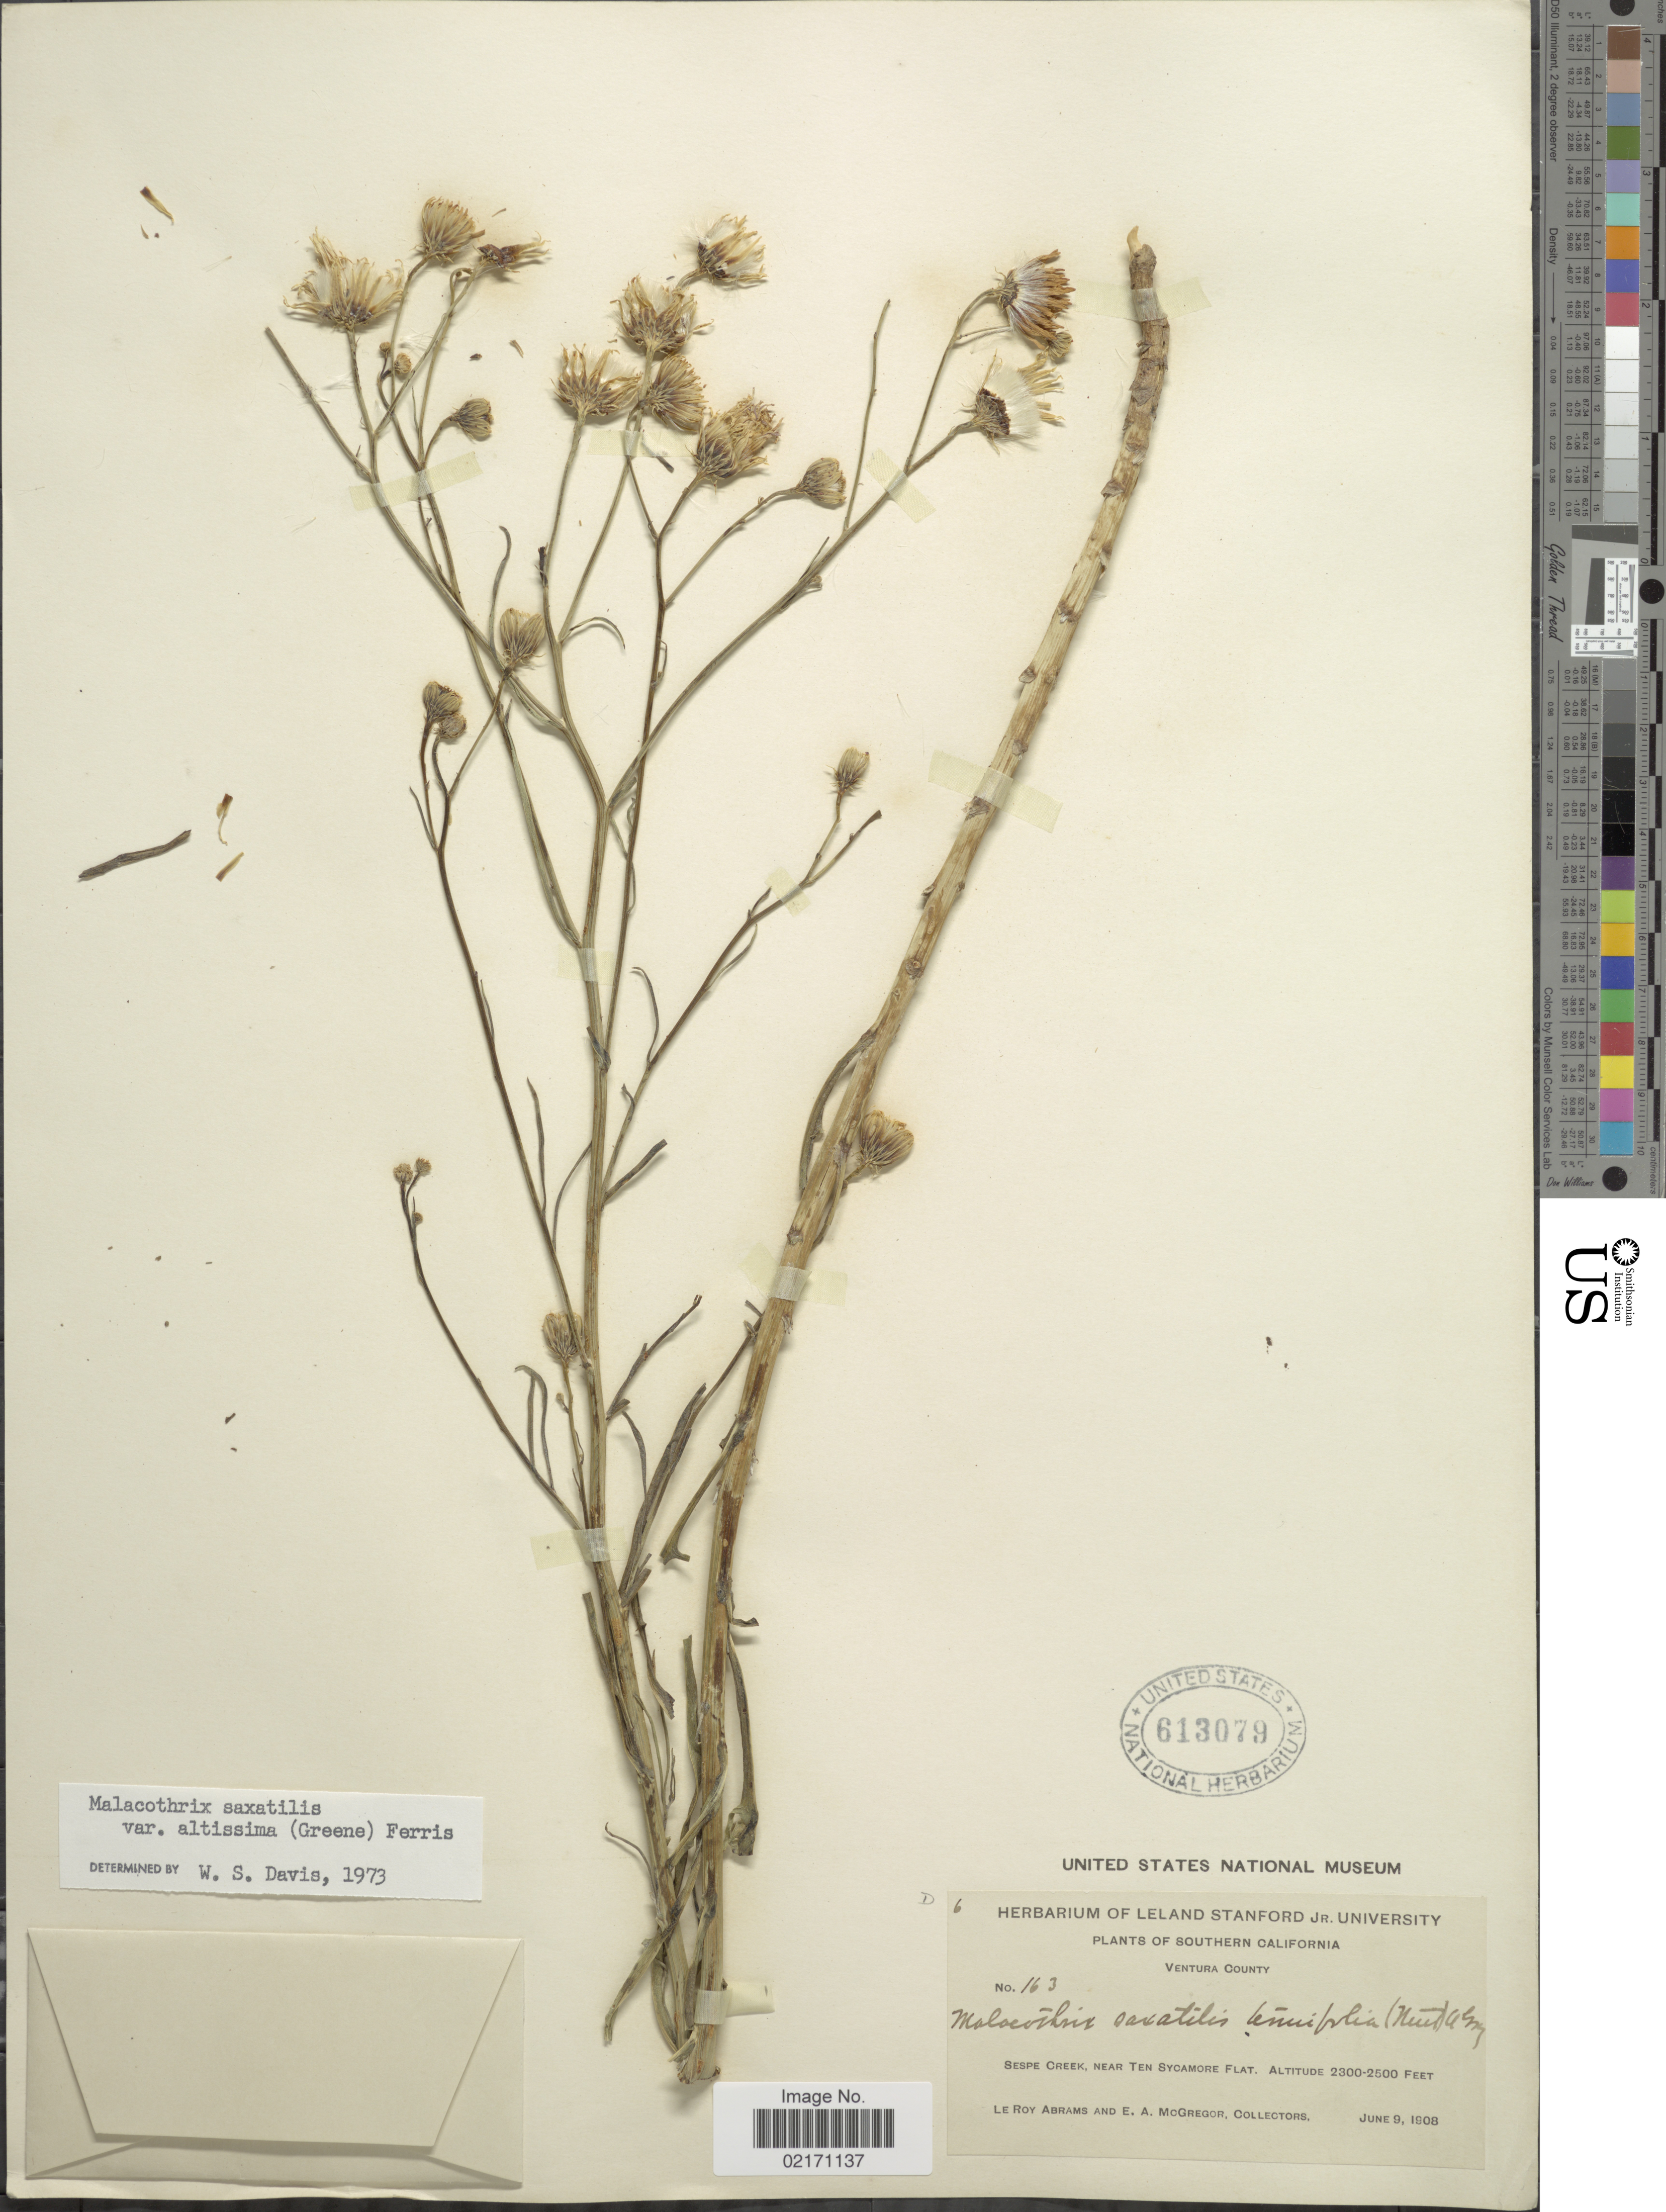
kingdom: Plantae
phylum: Tracheophyta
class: Magnoliopsida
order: Asterales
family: Asteraceae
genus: Malacothrix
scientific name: Malacothrix saxatilis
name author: Torr. & A. Gray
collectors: L. Abrams & E. A. McGregor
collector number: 163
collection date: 1908-06-09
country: United States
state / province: California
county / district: Ventura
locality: Southern California, Ventura County, Sespe Creek, near Ten Sycamore Flat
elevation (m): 701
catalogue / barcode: US 613079